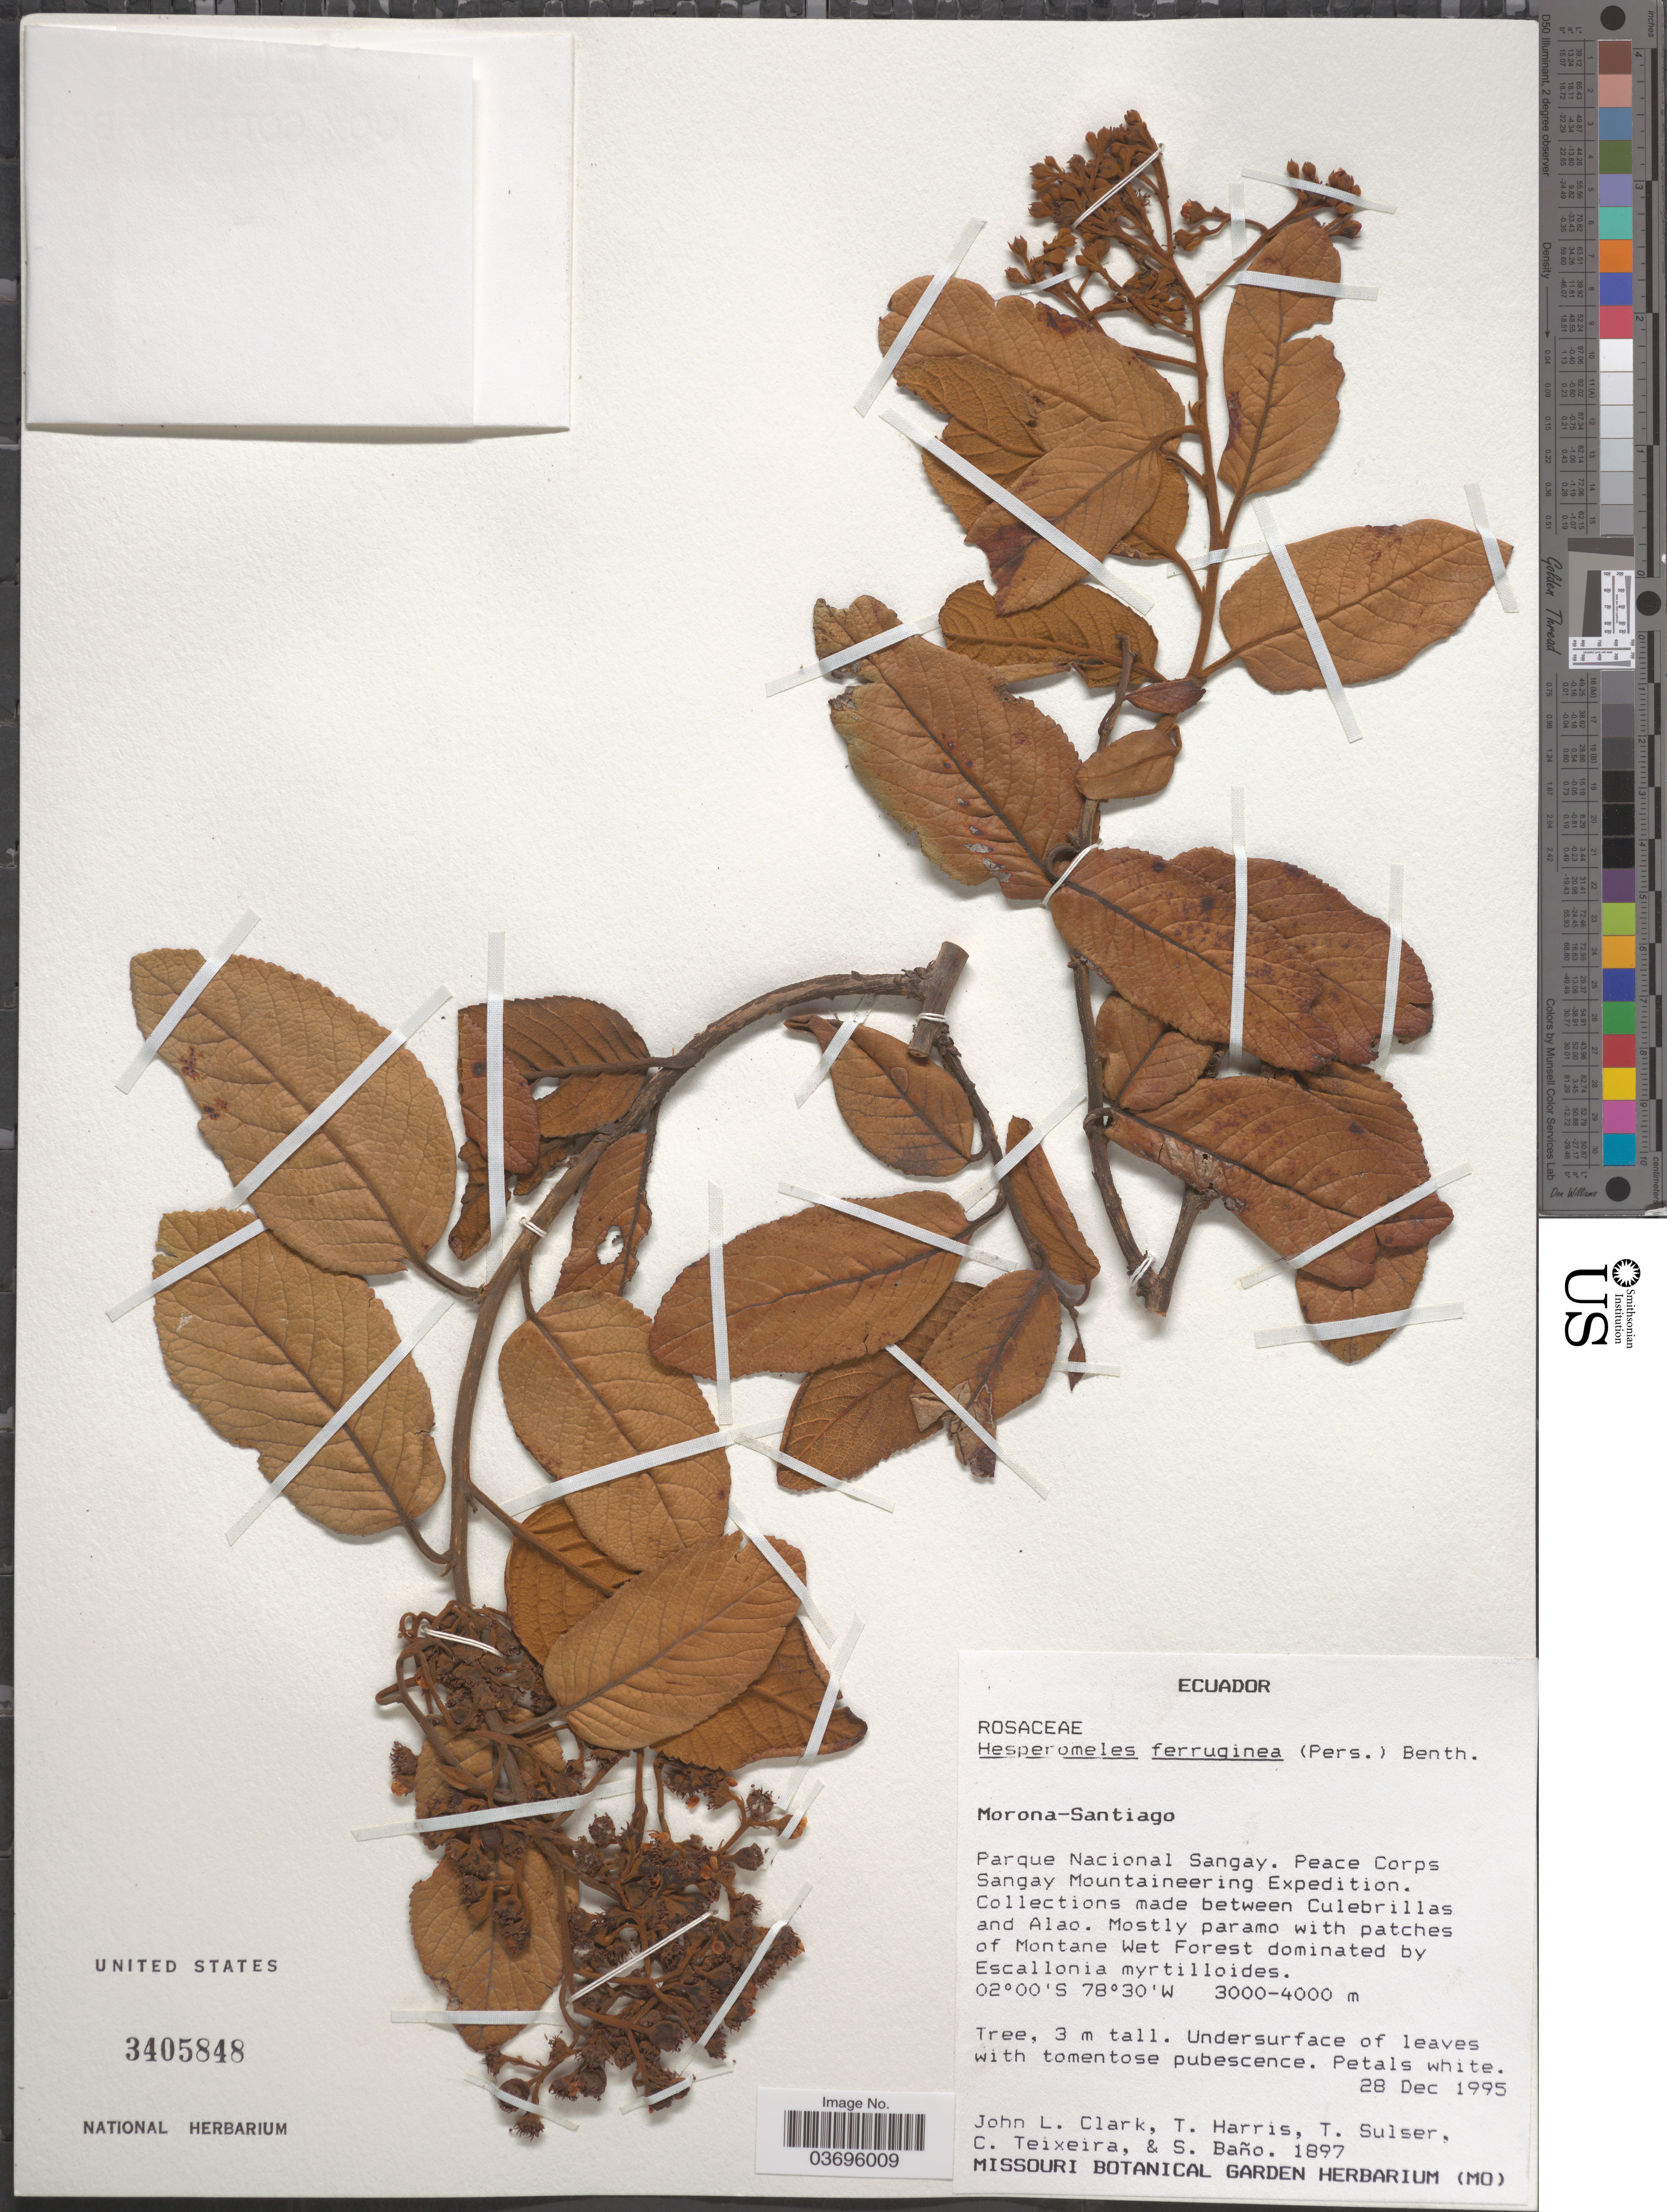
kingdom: Plantae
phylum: Tracheophyta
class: Magnoliopsida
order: Rosales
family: Rosaceae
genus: Hesperomeles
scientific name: Hesperomeles ferruginea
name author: (Juss. ex Pers.) Benth.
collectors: J. L. Clark, T. Harris, T. Sulser, C. Teixeira & S. Bano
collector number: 1897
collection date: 1995-12-28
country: Ecuador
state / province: Morona-Santiago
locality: Parque Nacional Sangay. Peace Corps Sangay Mountaineering Expedition. Between Culebrillas and Alao.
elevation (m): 3000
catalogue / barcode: US 3405848